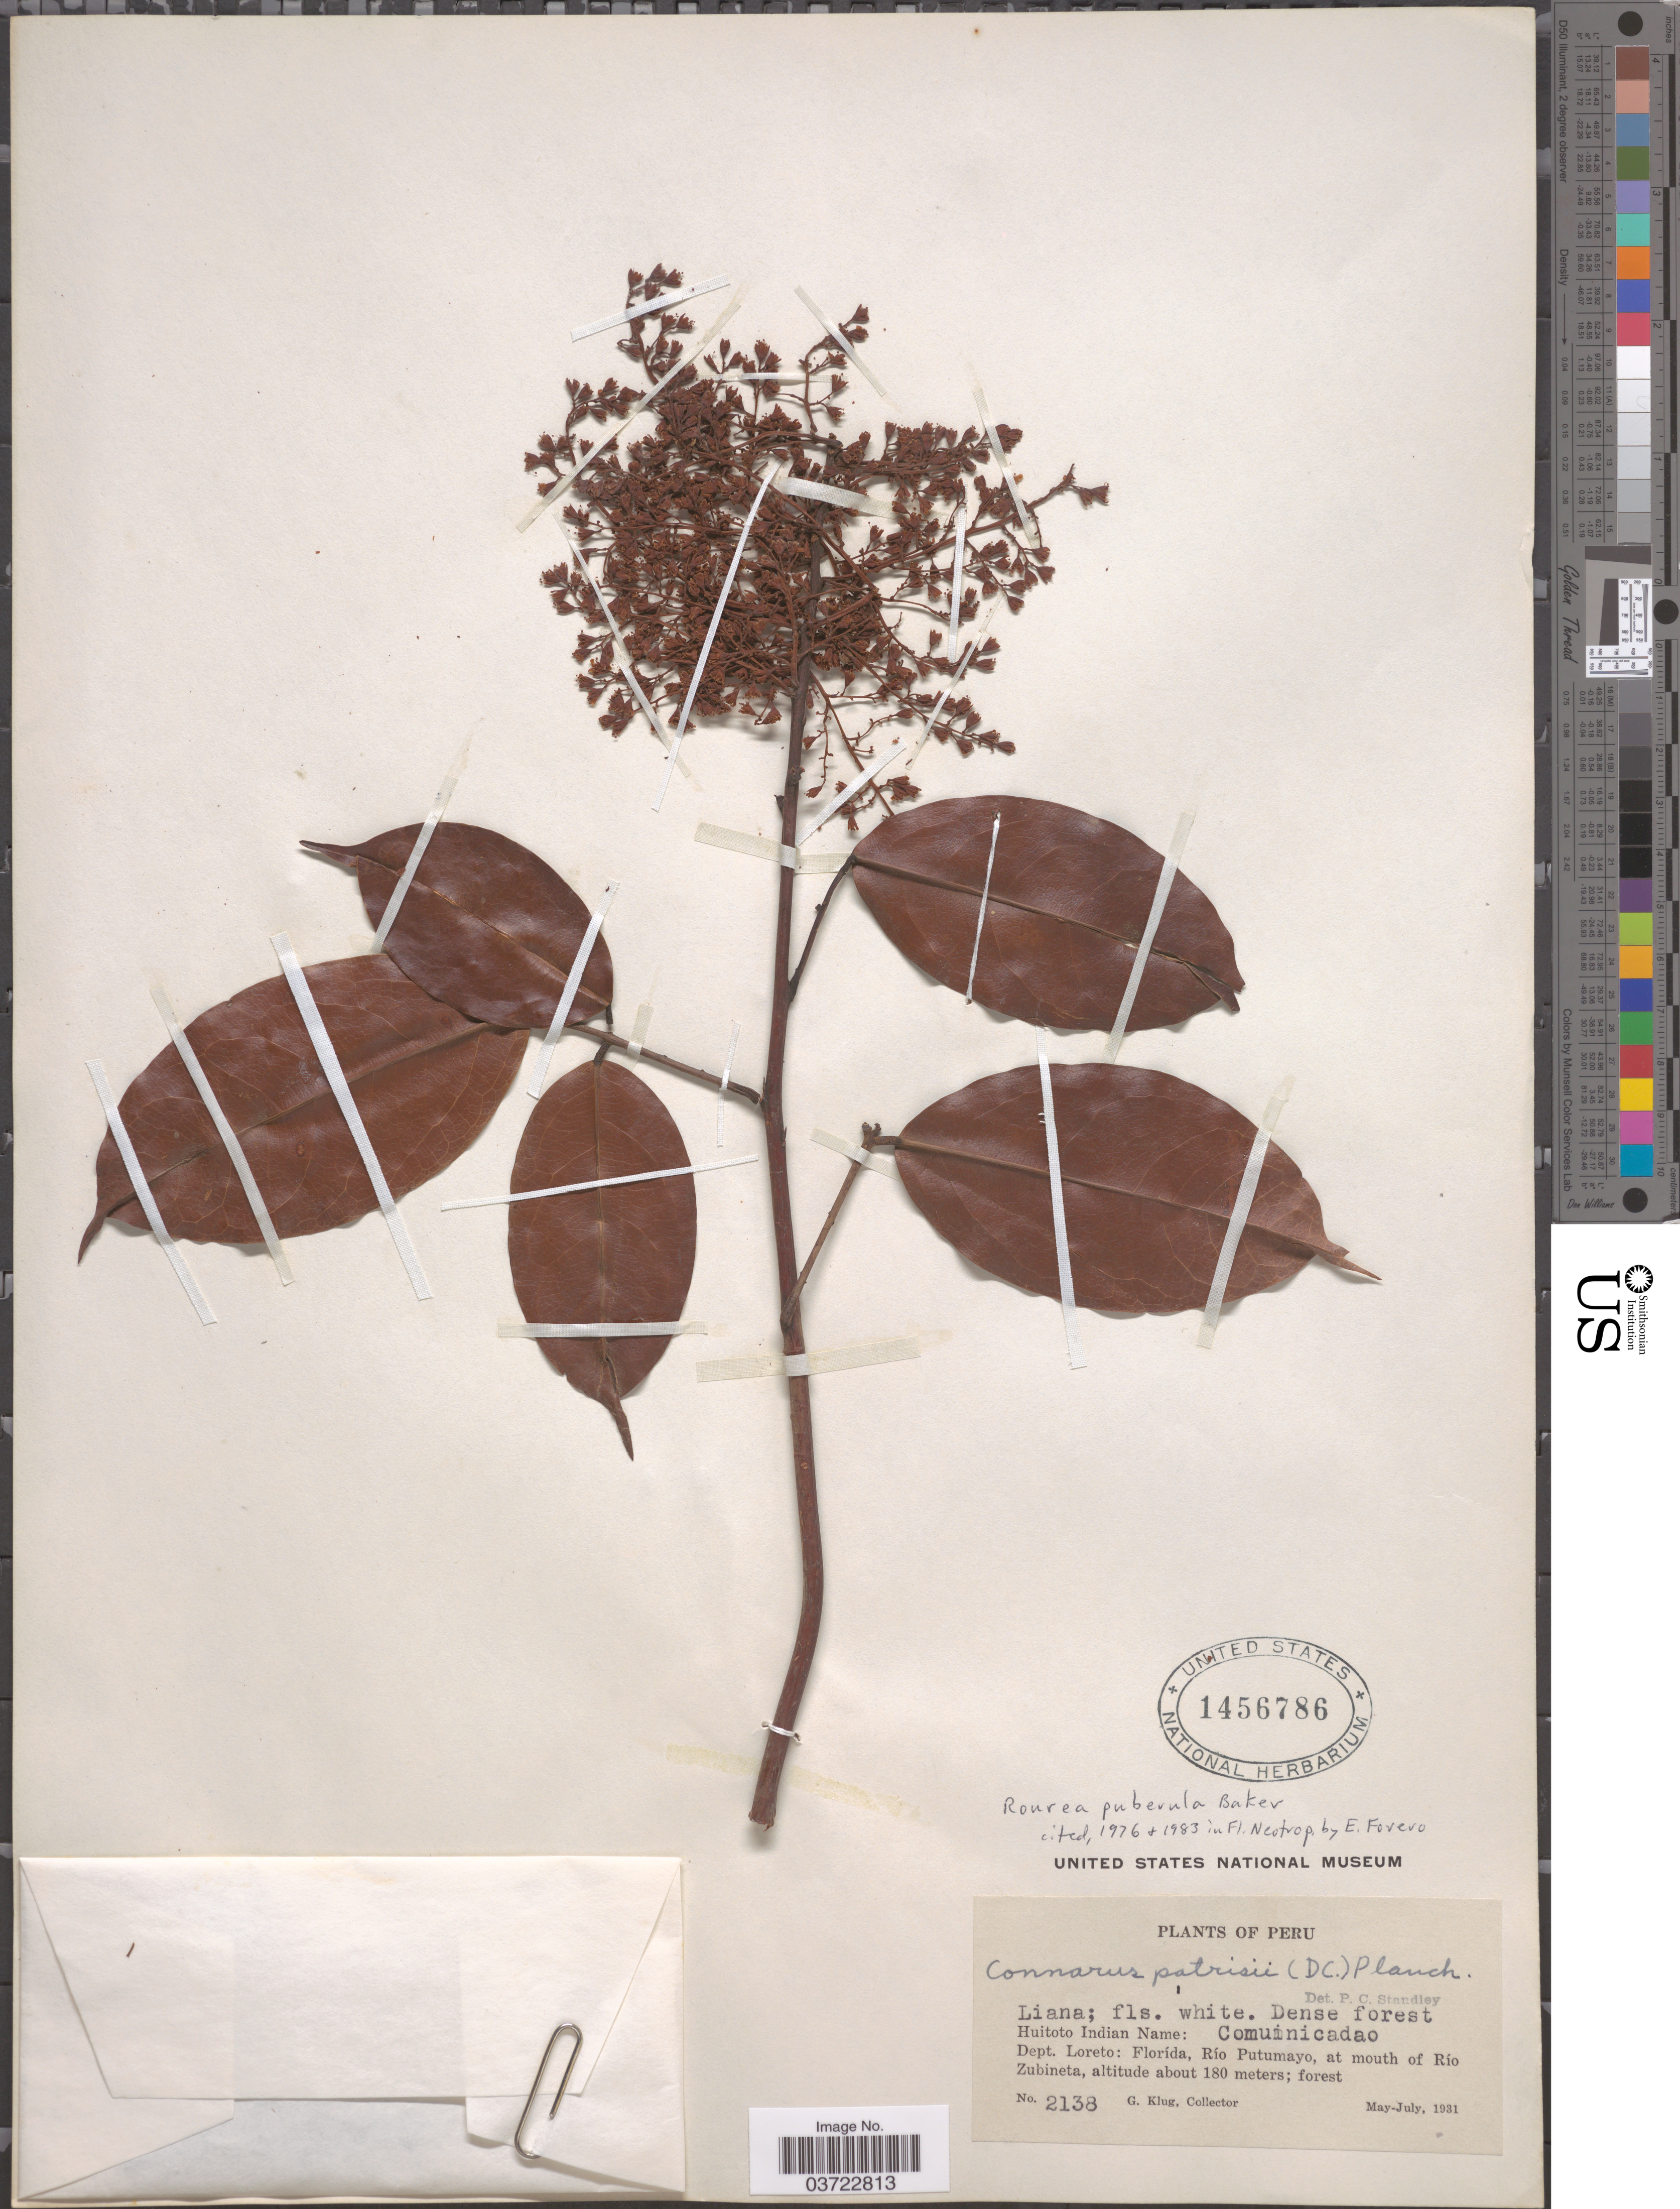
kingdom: Plantae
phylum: Tracheophyta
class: Magnoliopsida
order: Oxalidales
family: Connaraceae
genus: Rourea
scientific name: Rourea puberula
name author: Baker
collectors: G. Klug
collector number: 2138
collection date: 1931-05/1931-07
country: Peru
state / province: Loreto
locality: Dept. Loreto: Florída, Río Putumayo, at mouth of Río Zubineta.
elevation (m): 180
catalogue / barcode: US 1456786